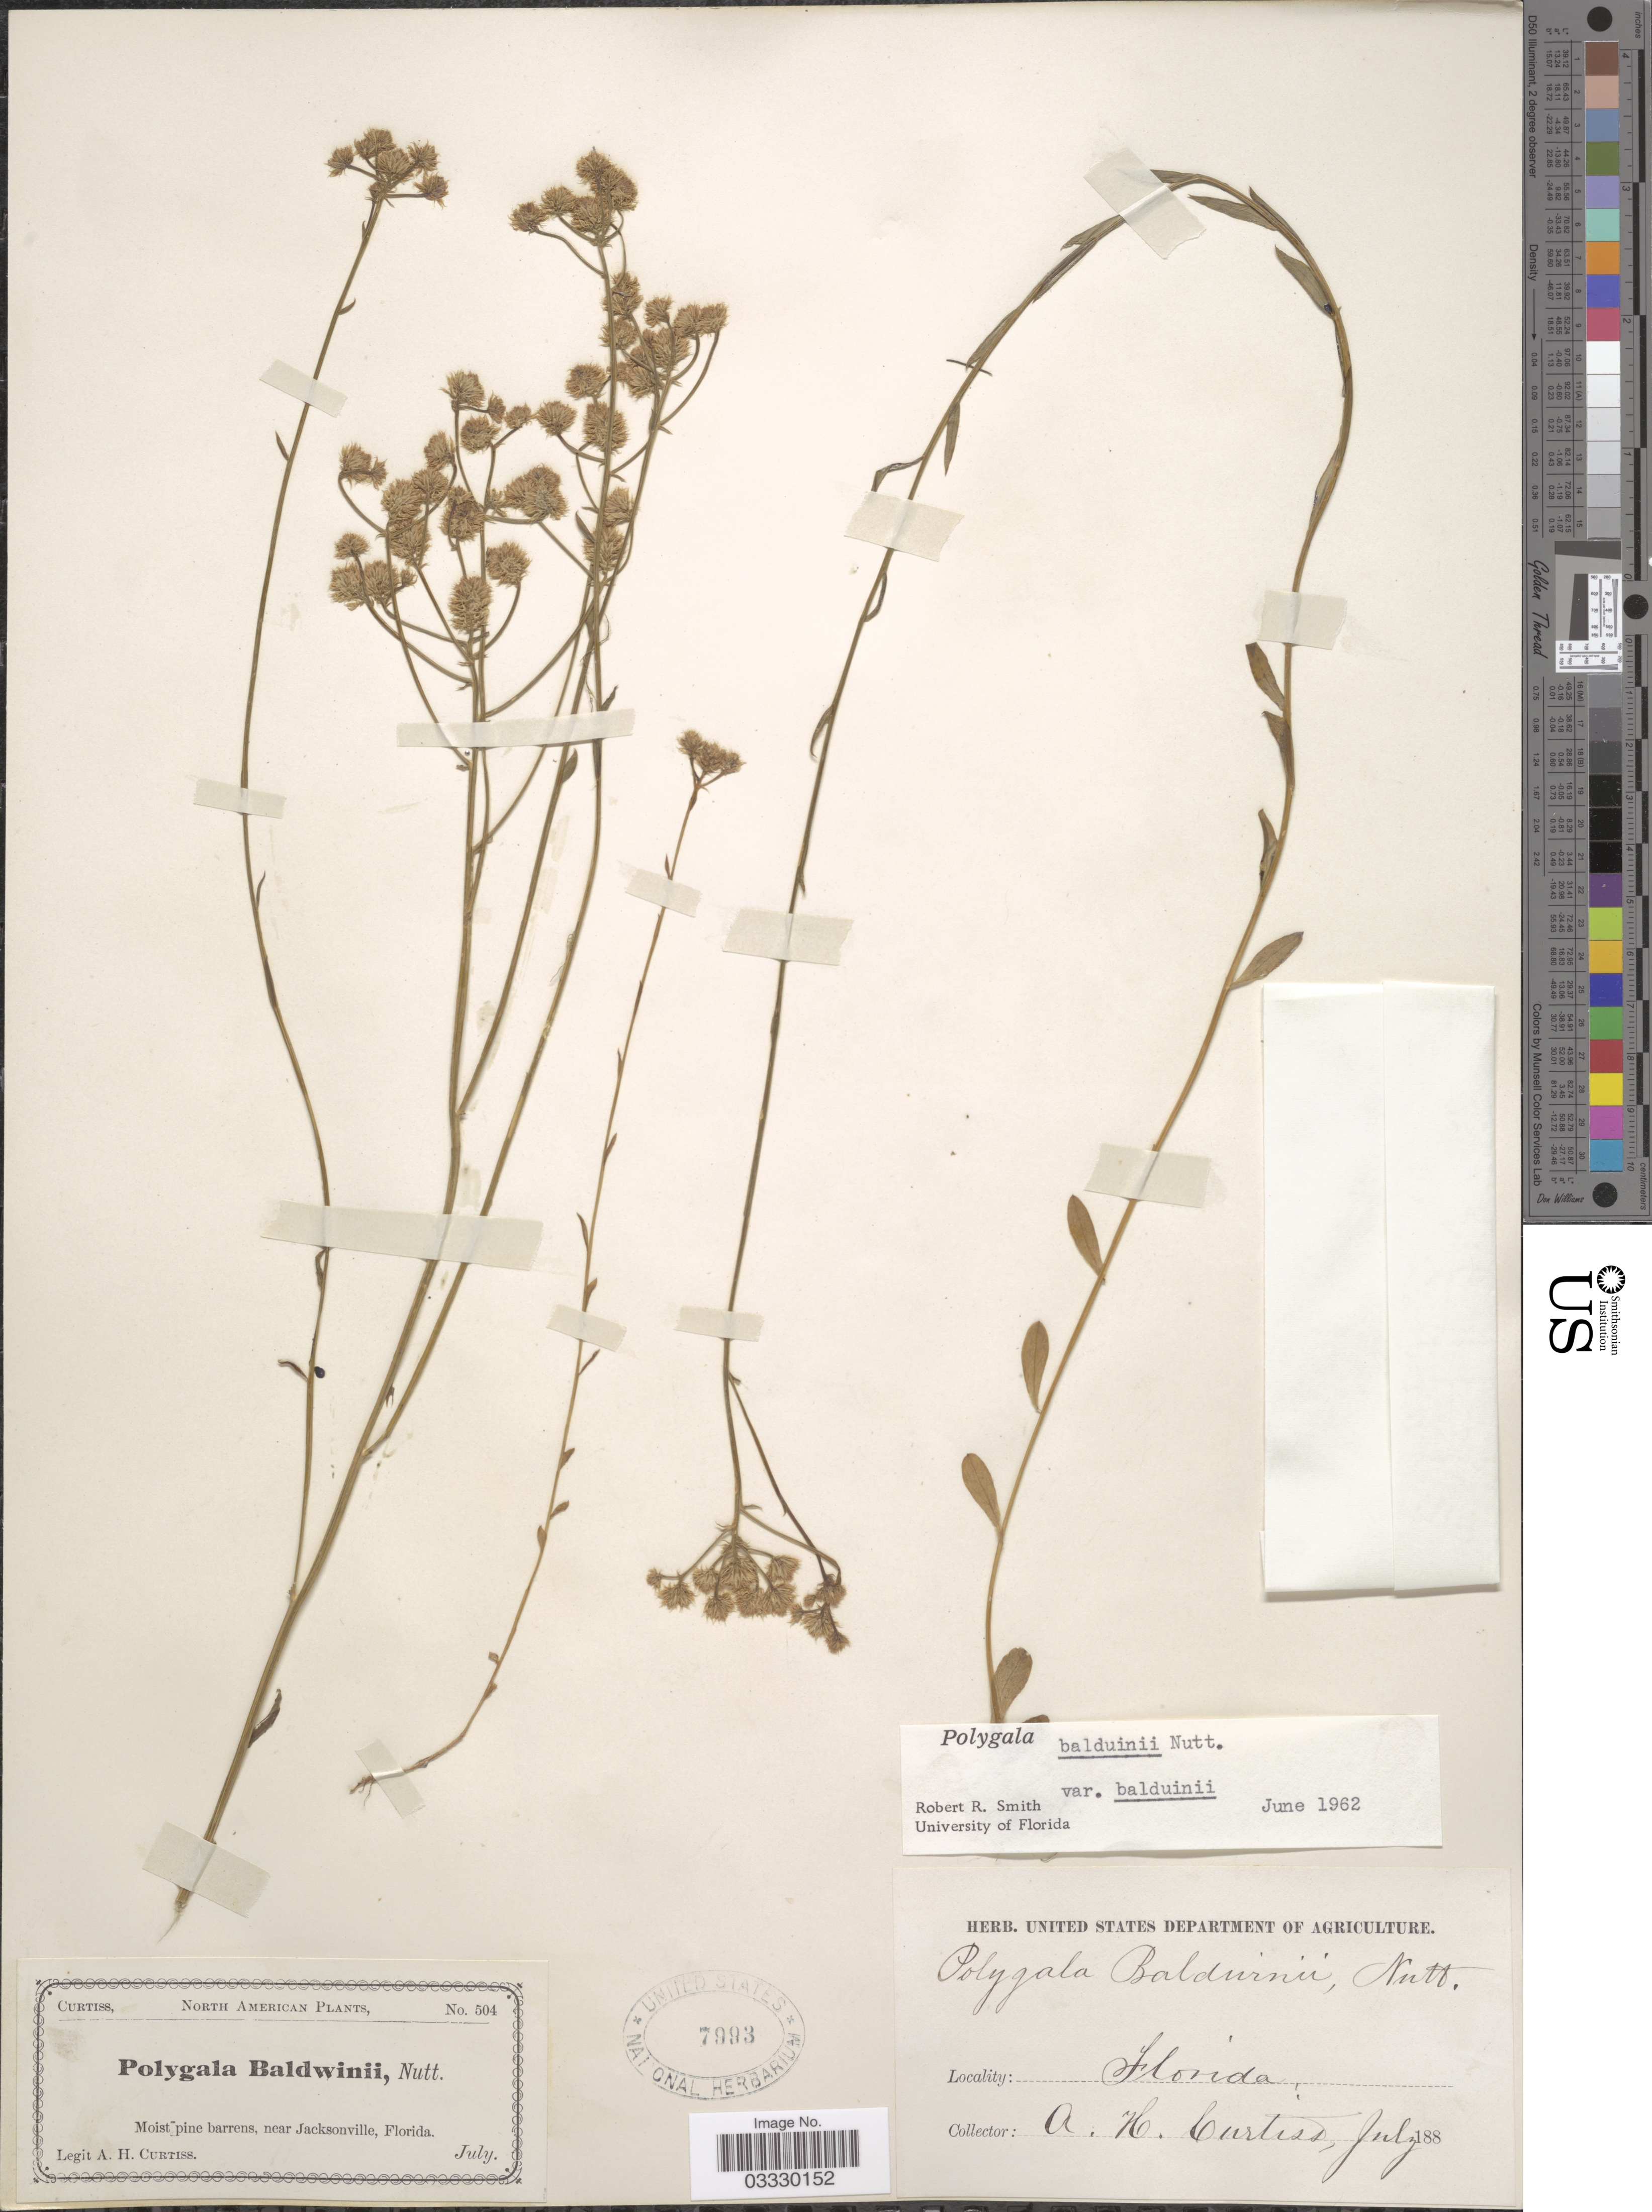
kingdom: Plantae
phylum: Tracheophyta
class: Magnoliopsida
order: Fabales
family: Polygalaceae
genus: Polygala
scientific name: Polygala balduinii var. balduinii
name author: Nutt.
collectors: A. H. Curtiss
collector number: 504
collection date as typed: July 188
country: United States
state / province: Florida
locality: Near Jacksonville.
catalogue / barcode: US 7993